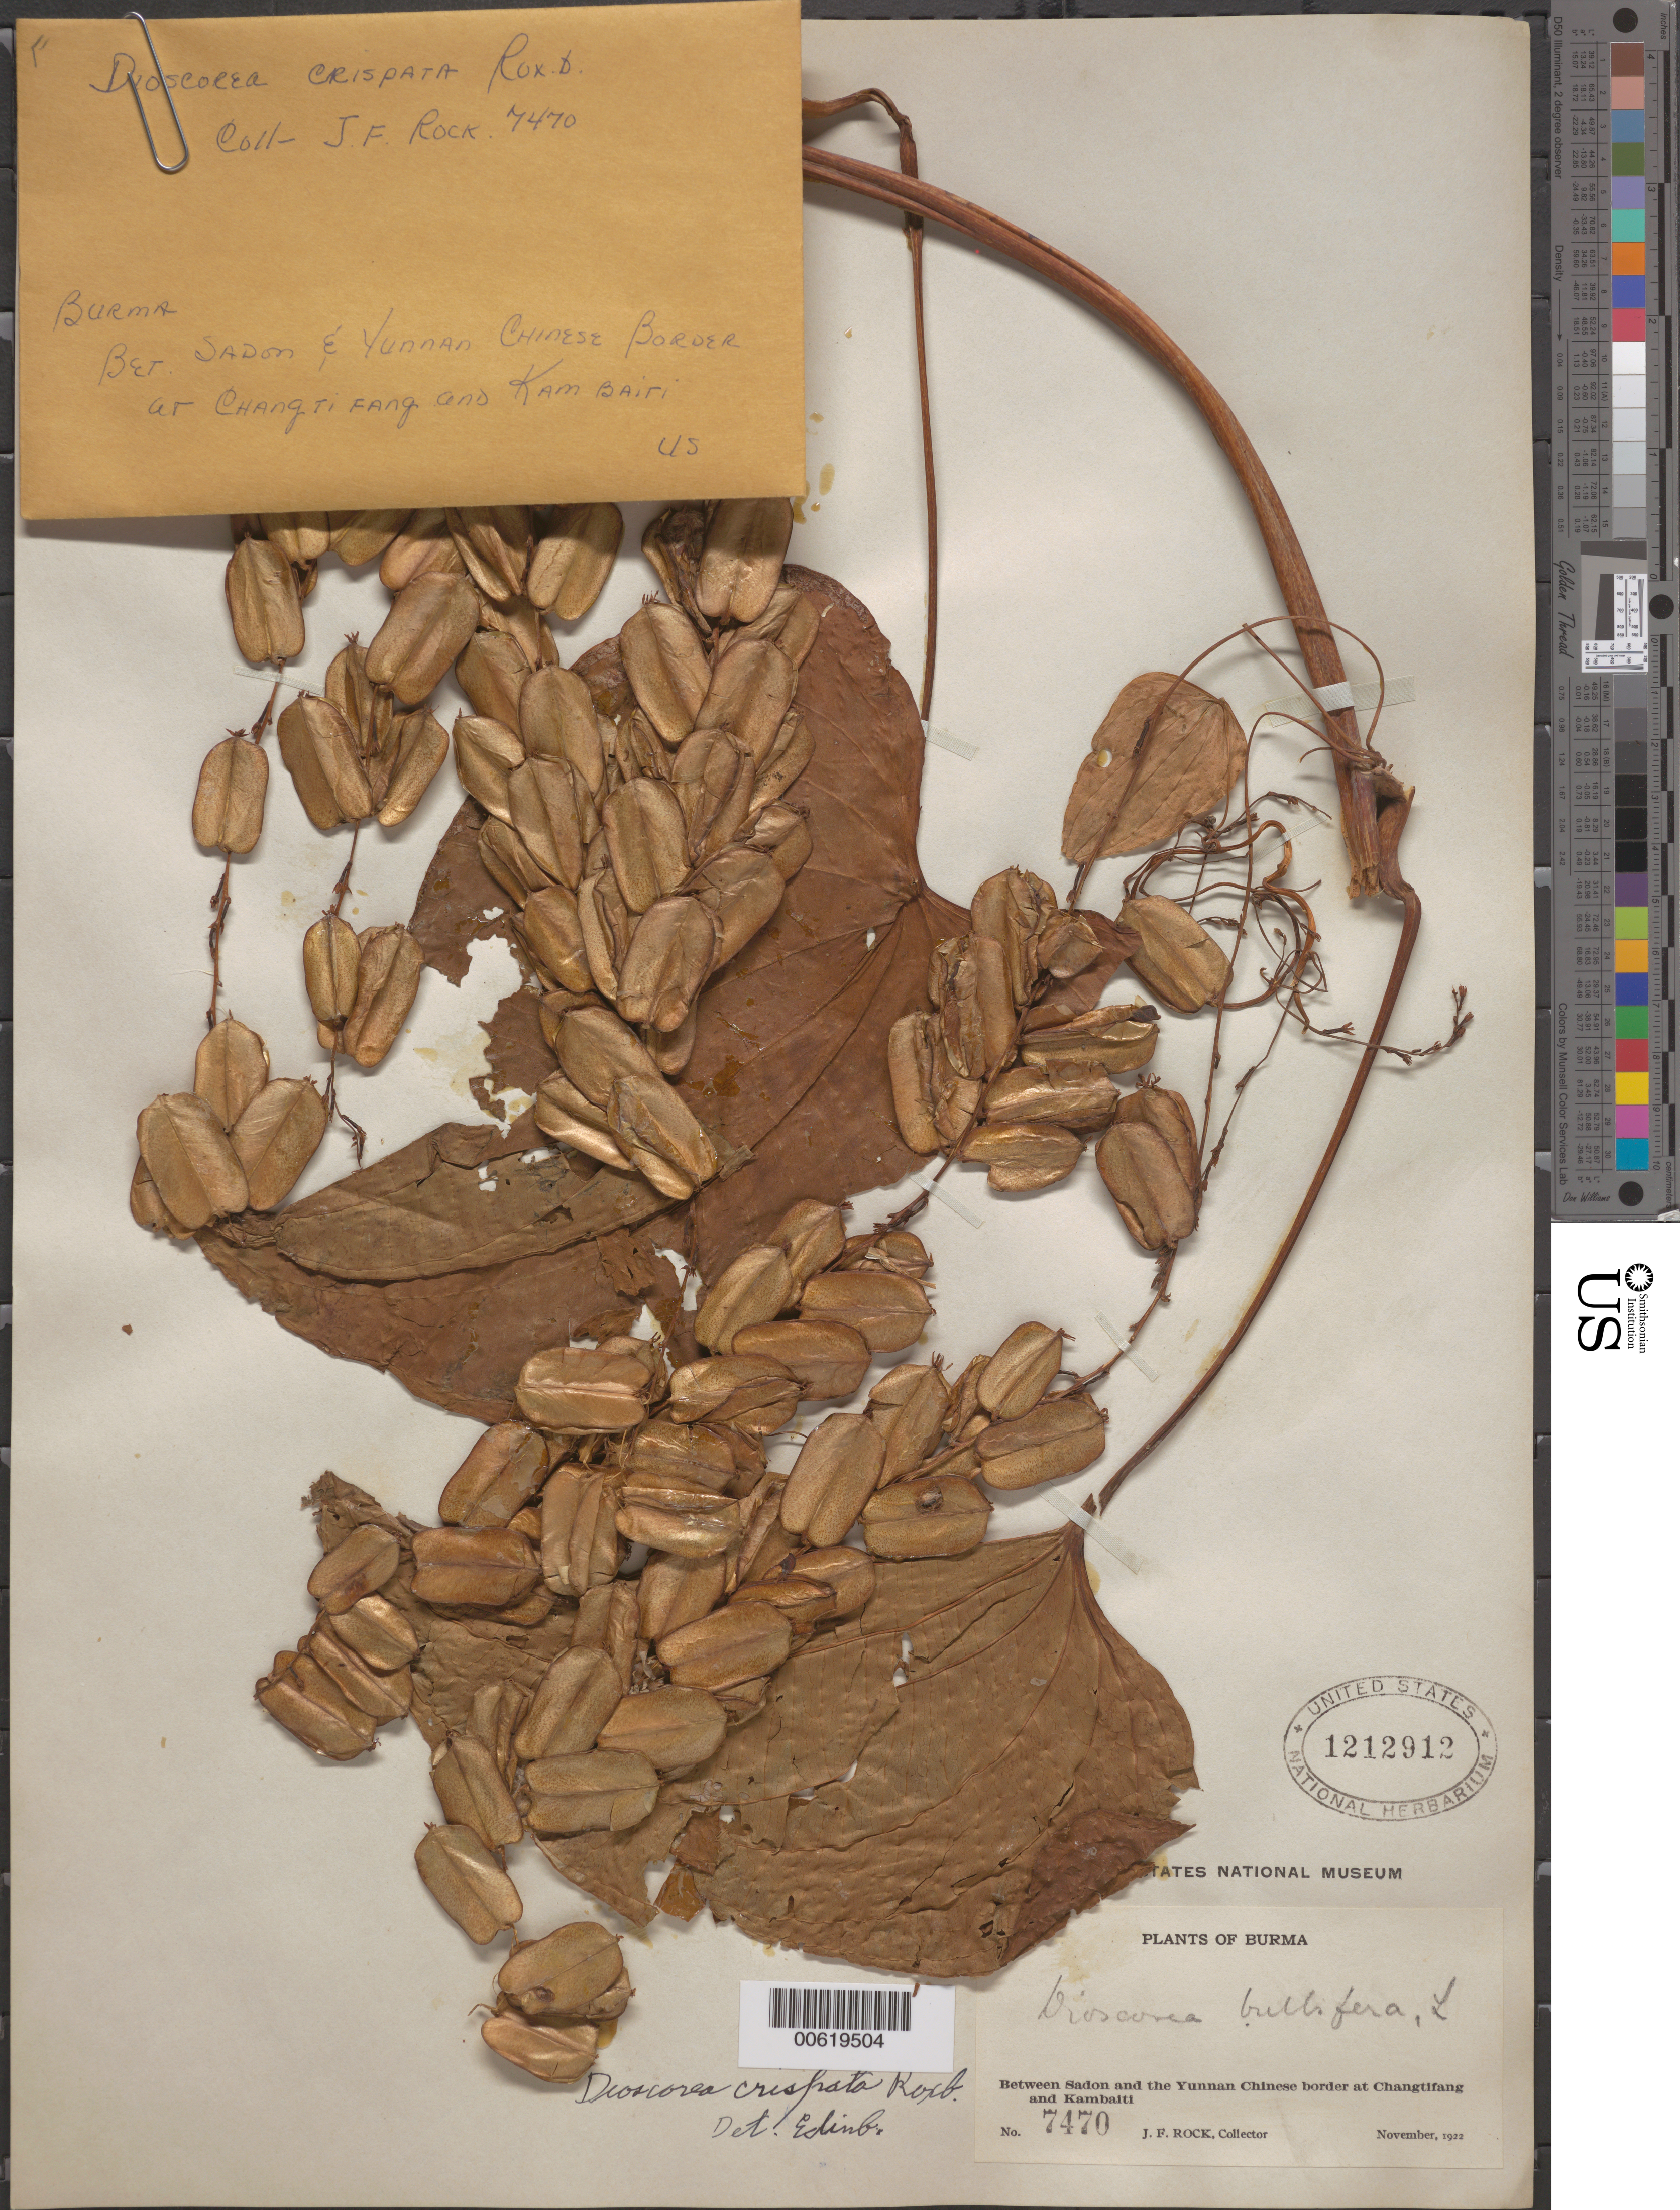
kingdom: Plantae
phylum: Tracheophyta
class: Liliopsida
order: Dioscoreales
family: Dioscoreaceae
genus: Dioscorea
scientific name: Dioscorea bulbifera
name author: L.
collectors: J. F. Rock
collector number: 7470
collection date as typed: Nov 1922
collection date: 1922-11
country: Myanmar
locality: Between Sadon and the Yunnan Chinese border at Changtifang and Kambaiti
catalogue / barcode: US 1212912